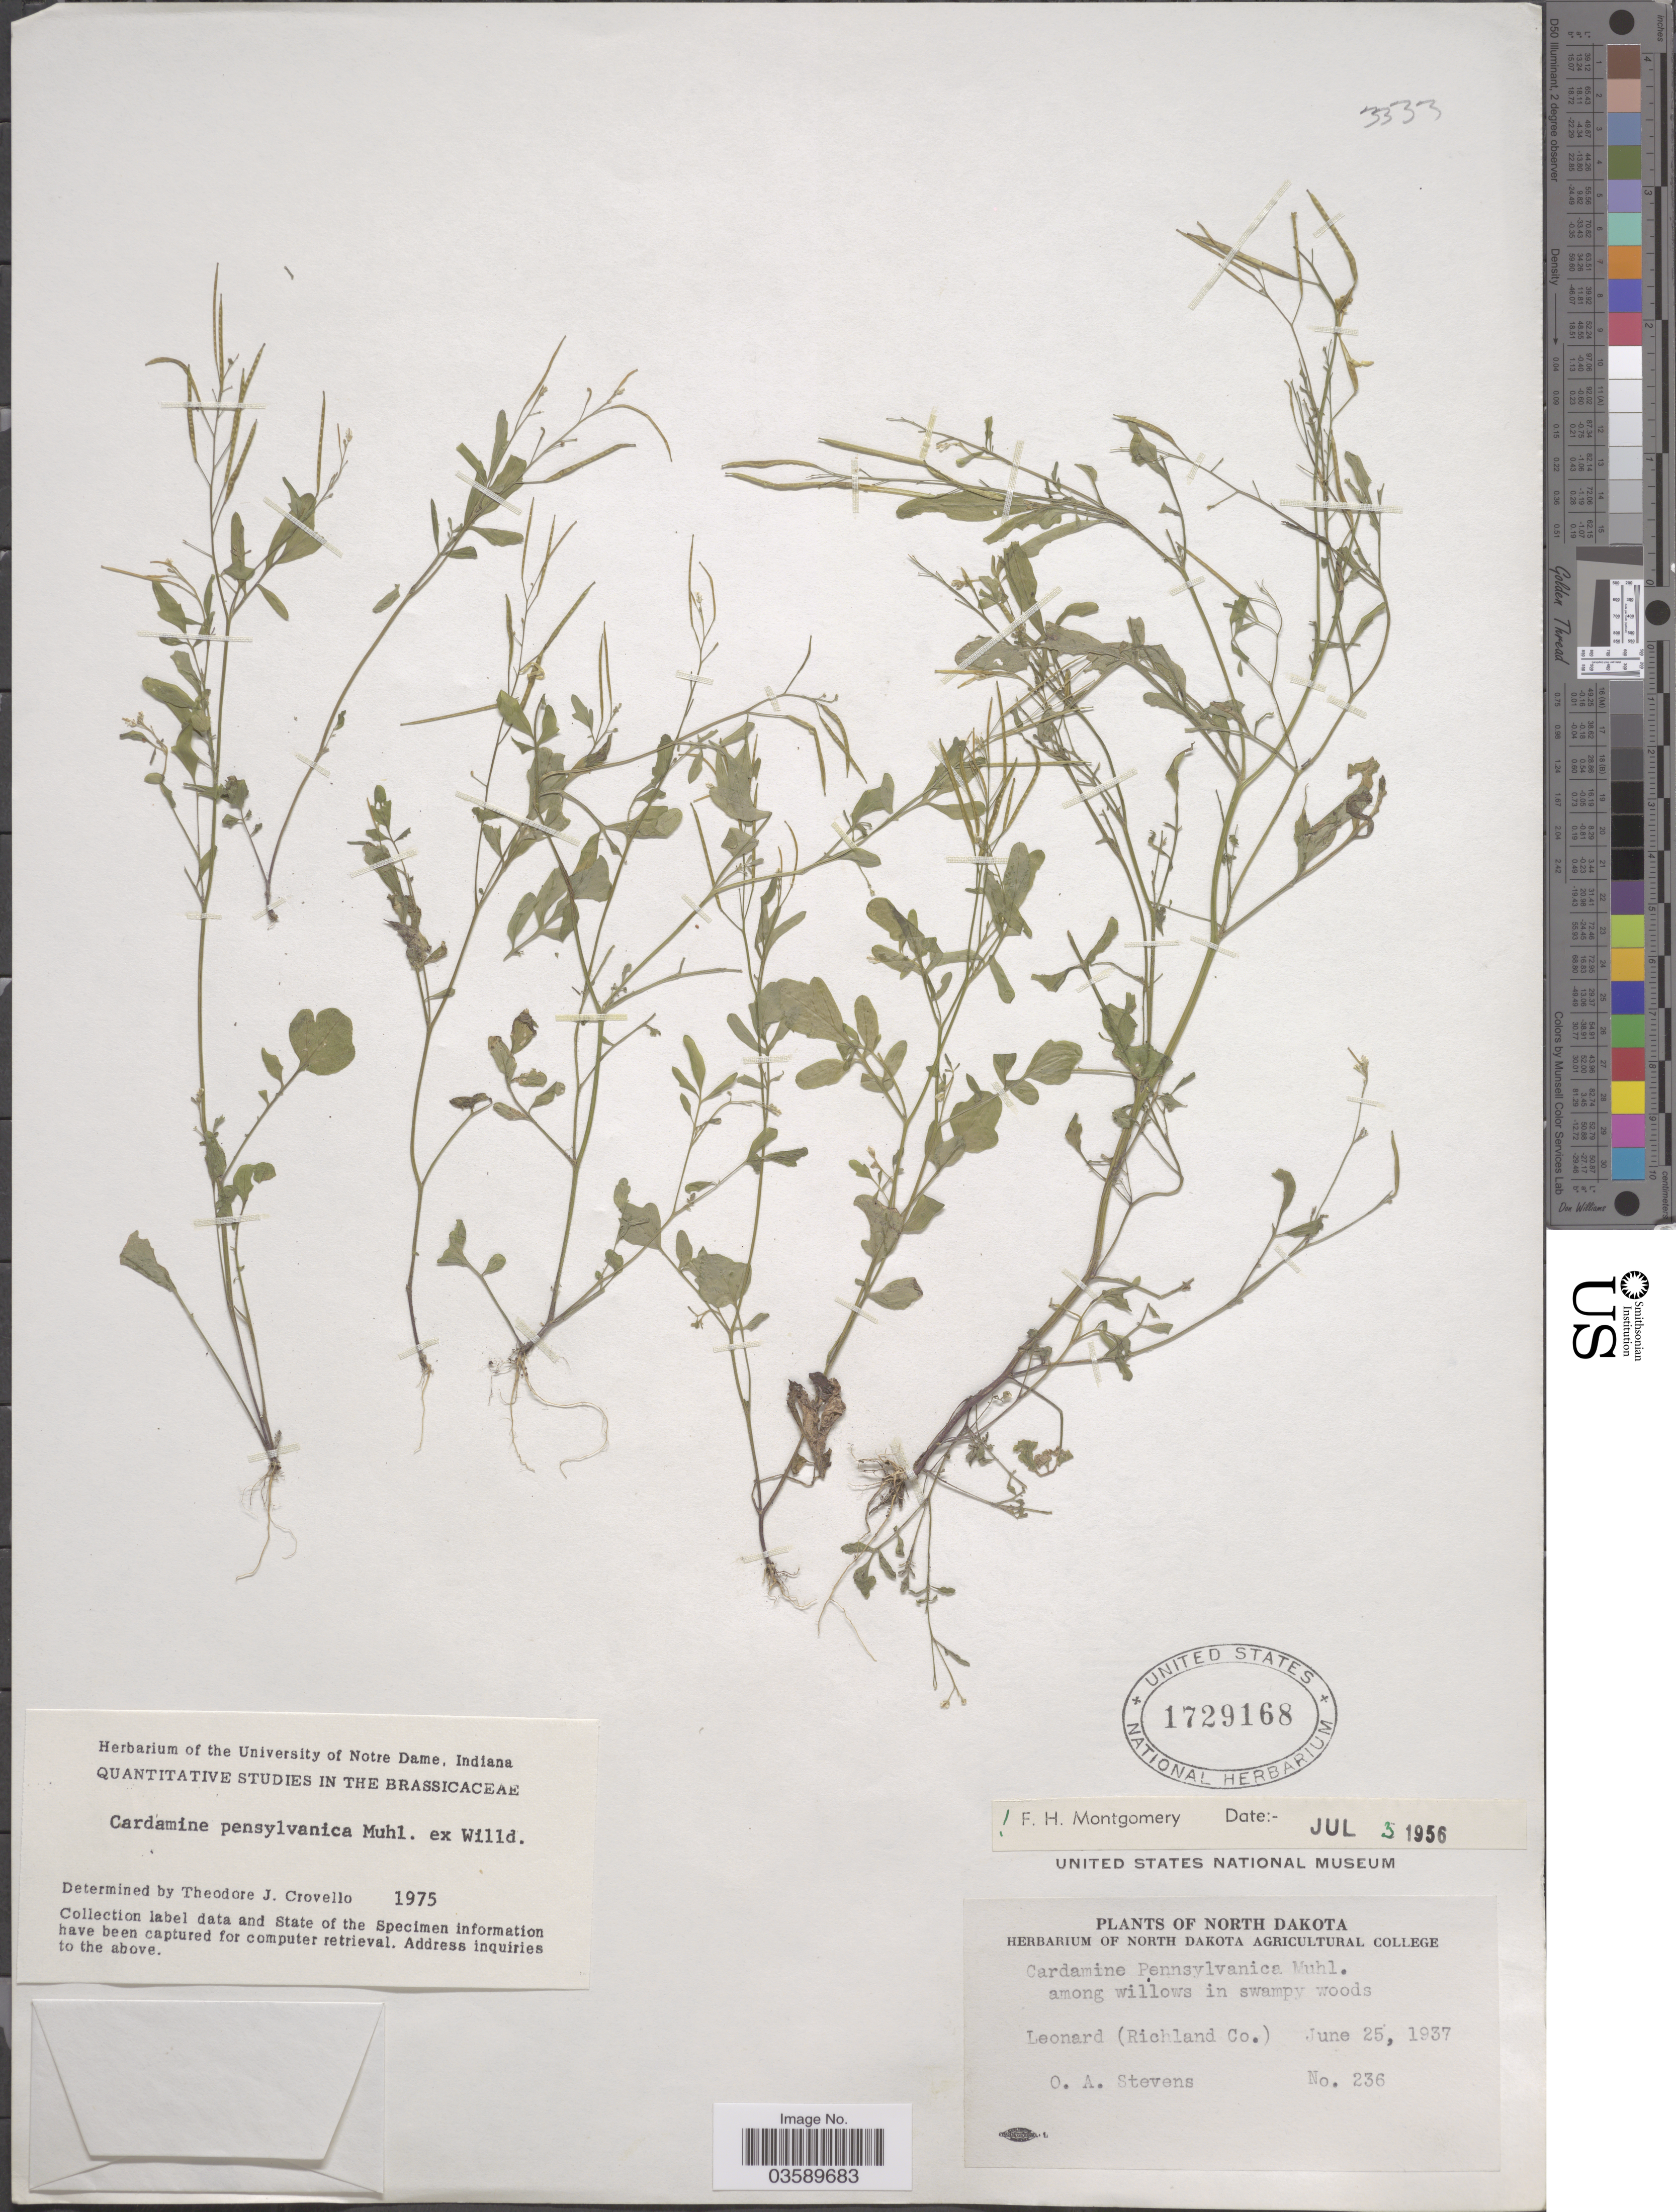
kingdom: Plantae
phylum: Tracheophyta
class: Magnoliopsida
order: Brassicales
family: Brassicaceae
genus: Cardamine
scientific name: Cardamine pensylvanica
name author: Muhl. ex Willd.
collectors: O. A. Stevens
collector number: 236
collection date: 1937-06-25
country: United States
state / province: North Dakota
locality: Leonard (Richland Co.).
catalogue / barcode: US 1729168